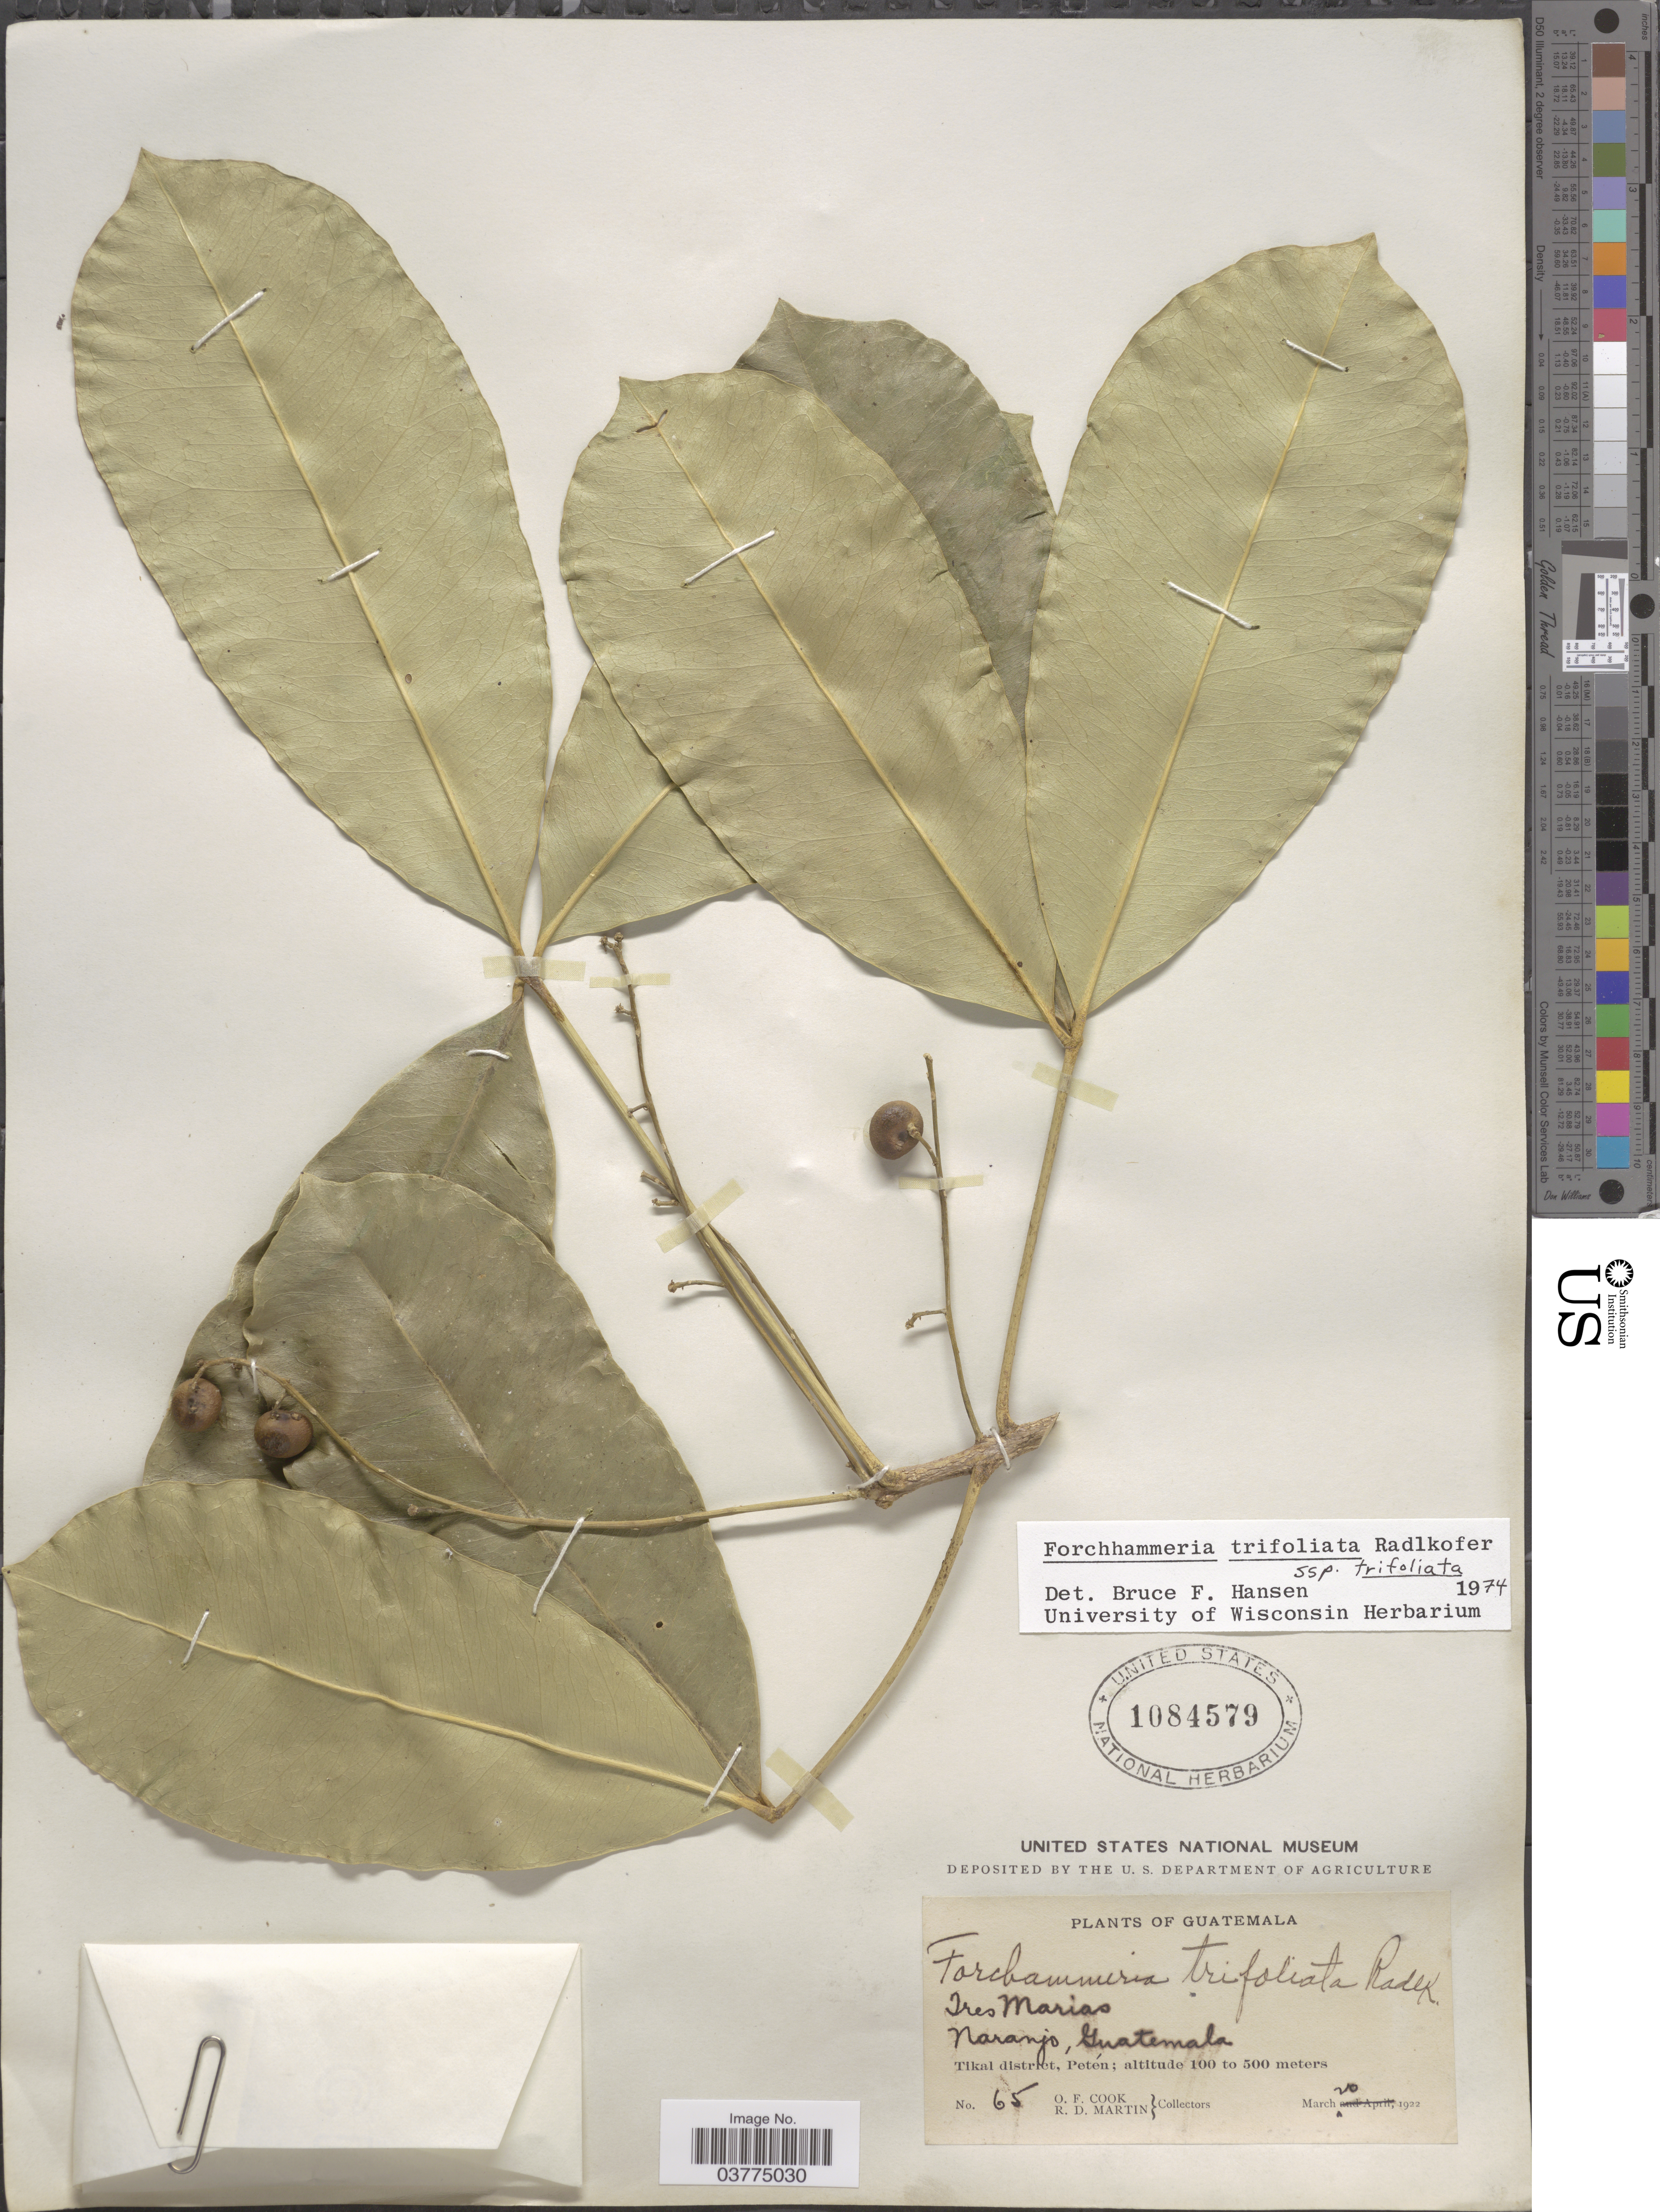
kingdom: Plantae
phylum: Tracheophyta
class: Magnoliopsida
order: Brassicales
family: Stixaceae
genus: Forchhammeria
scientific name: Forchhammeria trifoliata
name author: Radlk.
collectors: O. F. Cook & R. D. Martin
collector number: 65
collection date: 1922-03-20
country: Guatemala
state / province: El Peten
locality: Tres Marias, Naranjo. Tikal district, Petén.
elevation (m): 100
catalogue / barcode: US 1084579